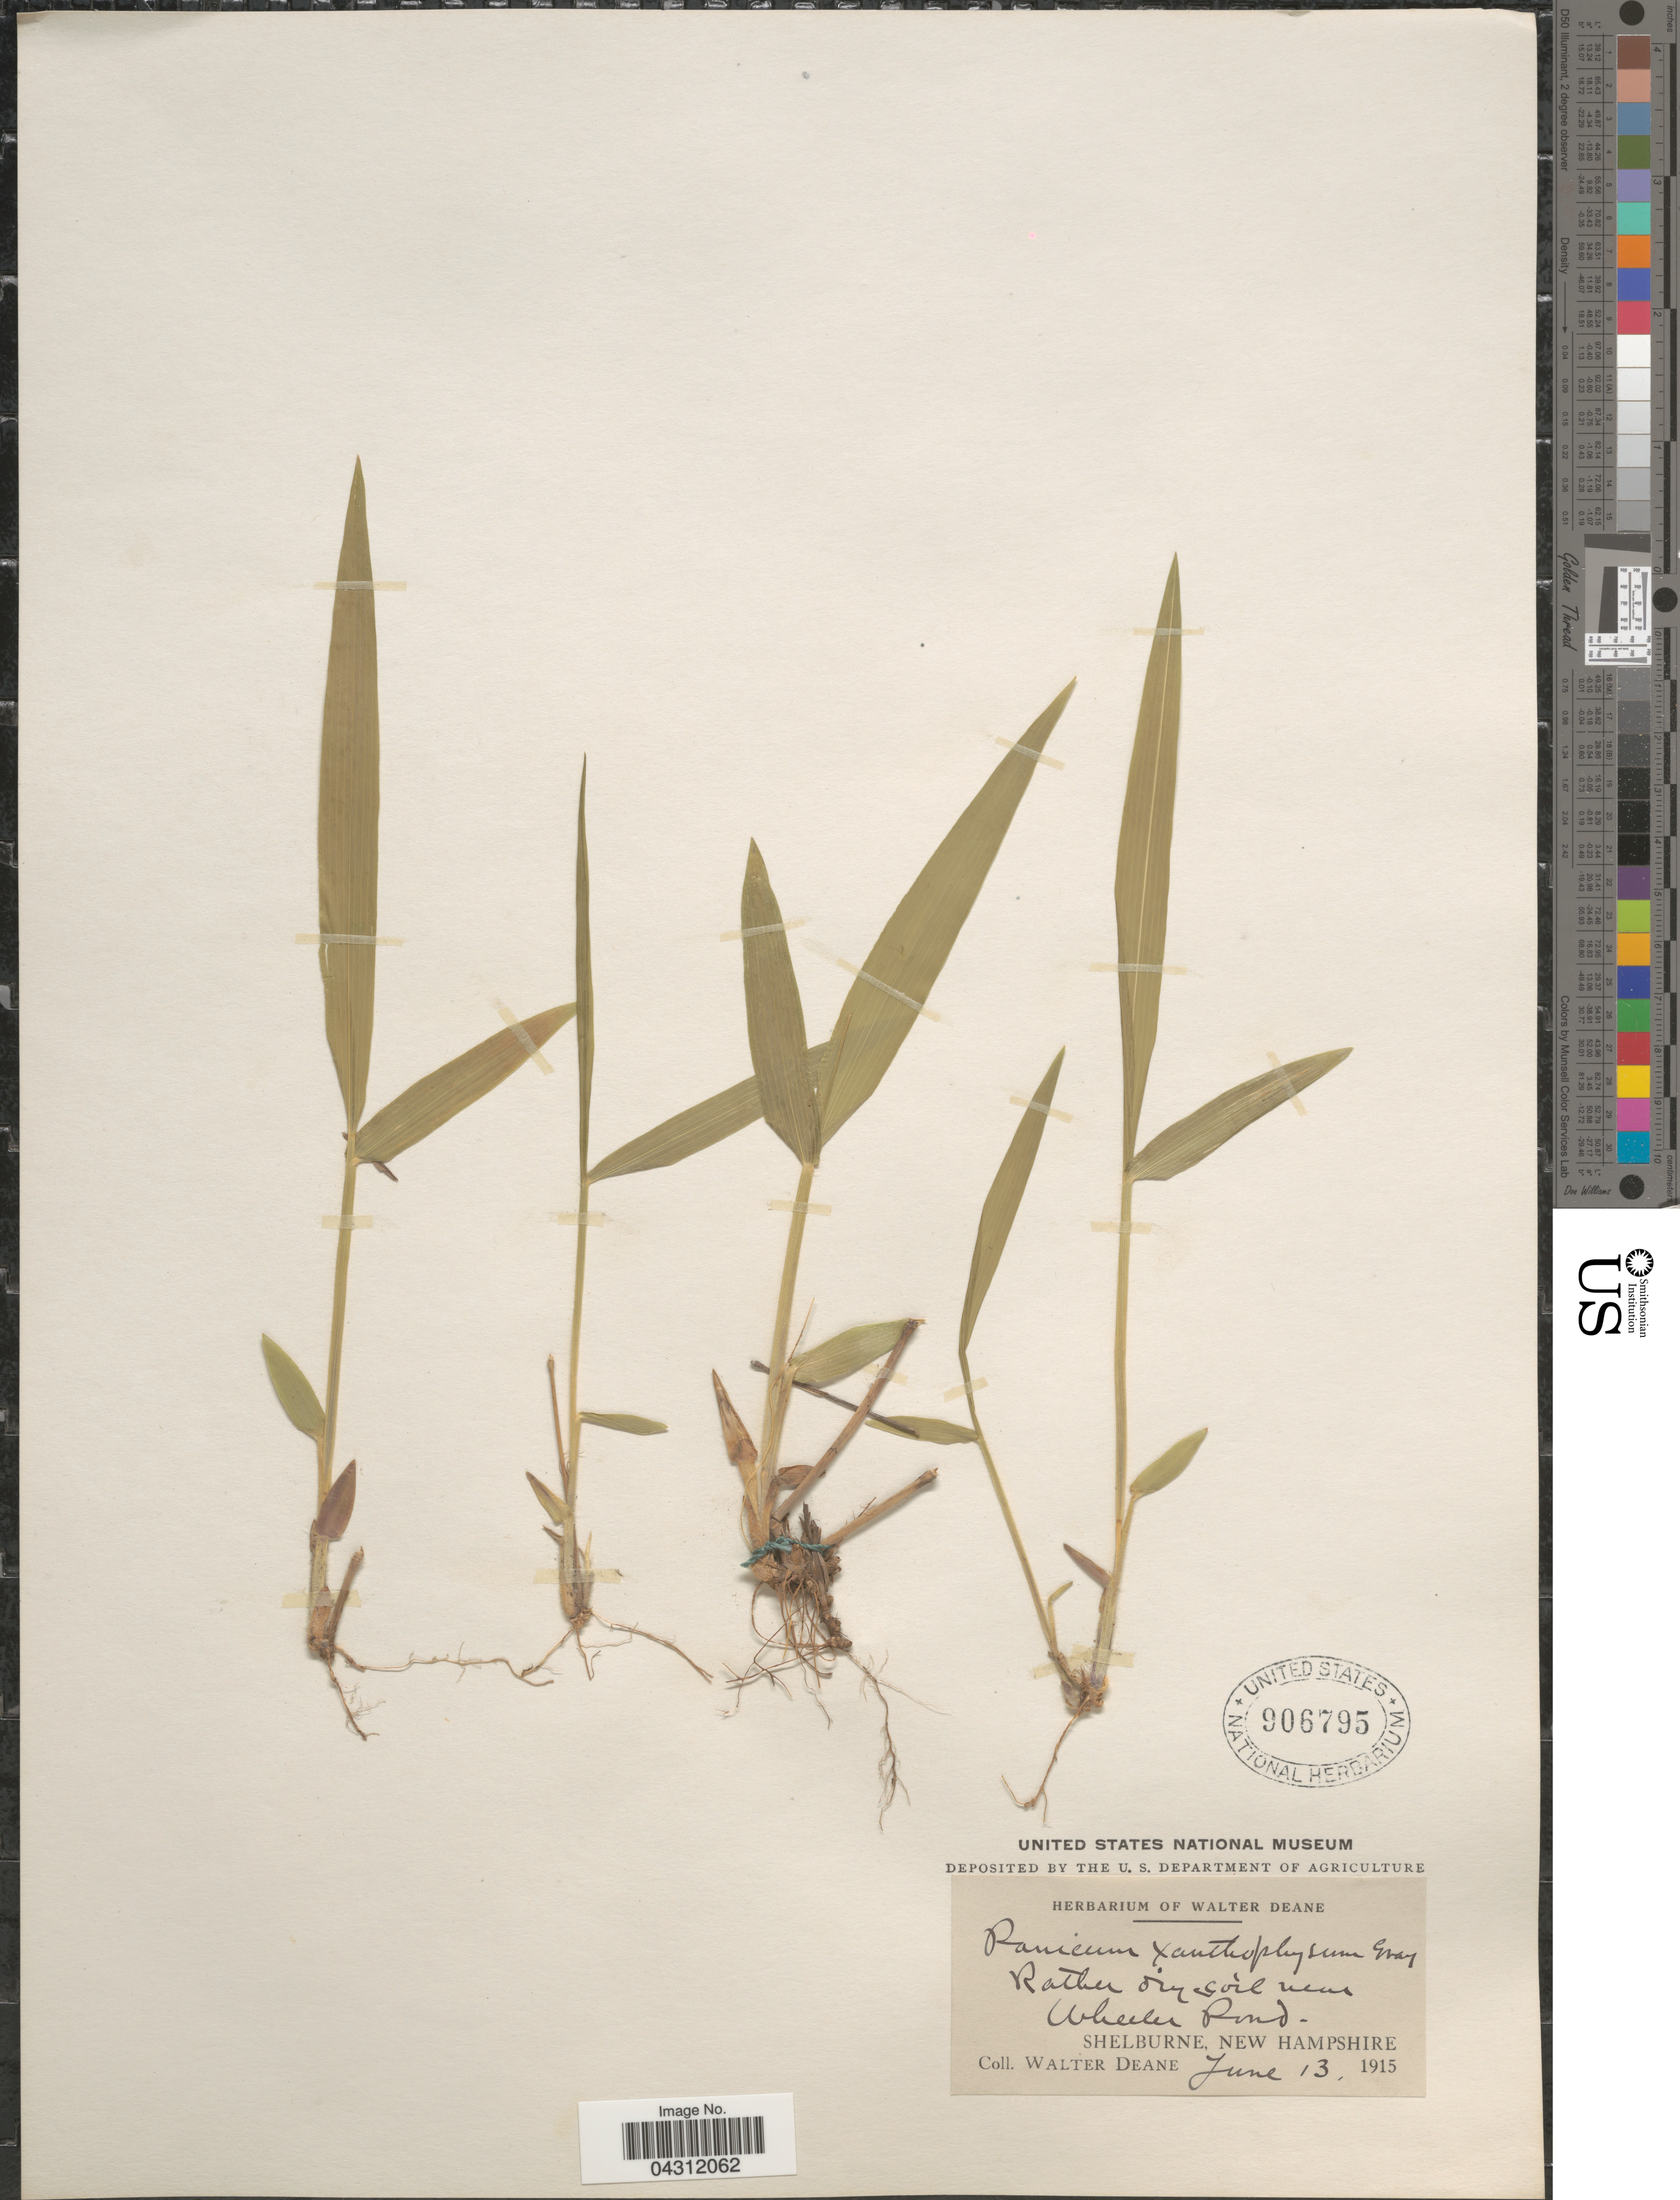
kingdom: Plantae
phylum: Tracheophyta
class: Liliopsida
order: Poales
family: Poaceae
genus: Dichanthelium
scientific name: Dichanthelium xanthophysum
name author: (A. Gray) Freckmann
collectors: W. Deane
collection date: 1915-06-13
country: United States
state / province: New Hampshire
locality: Rather dry soil near Wheeler's Pond. Shelburne.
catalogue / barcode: US 906795